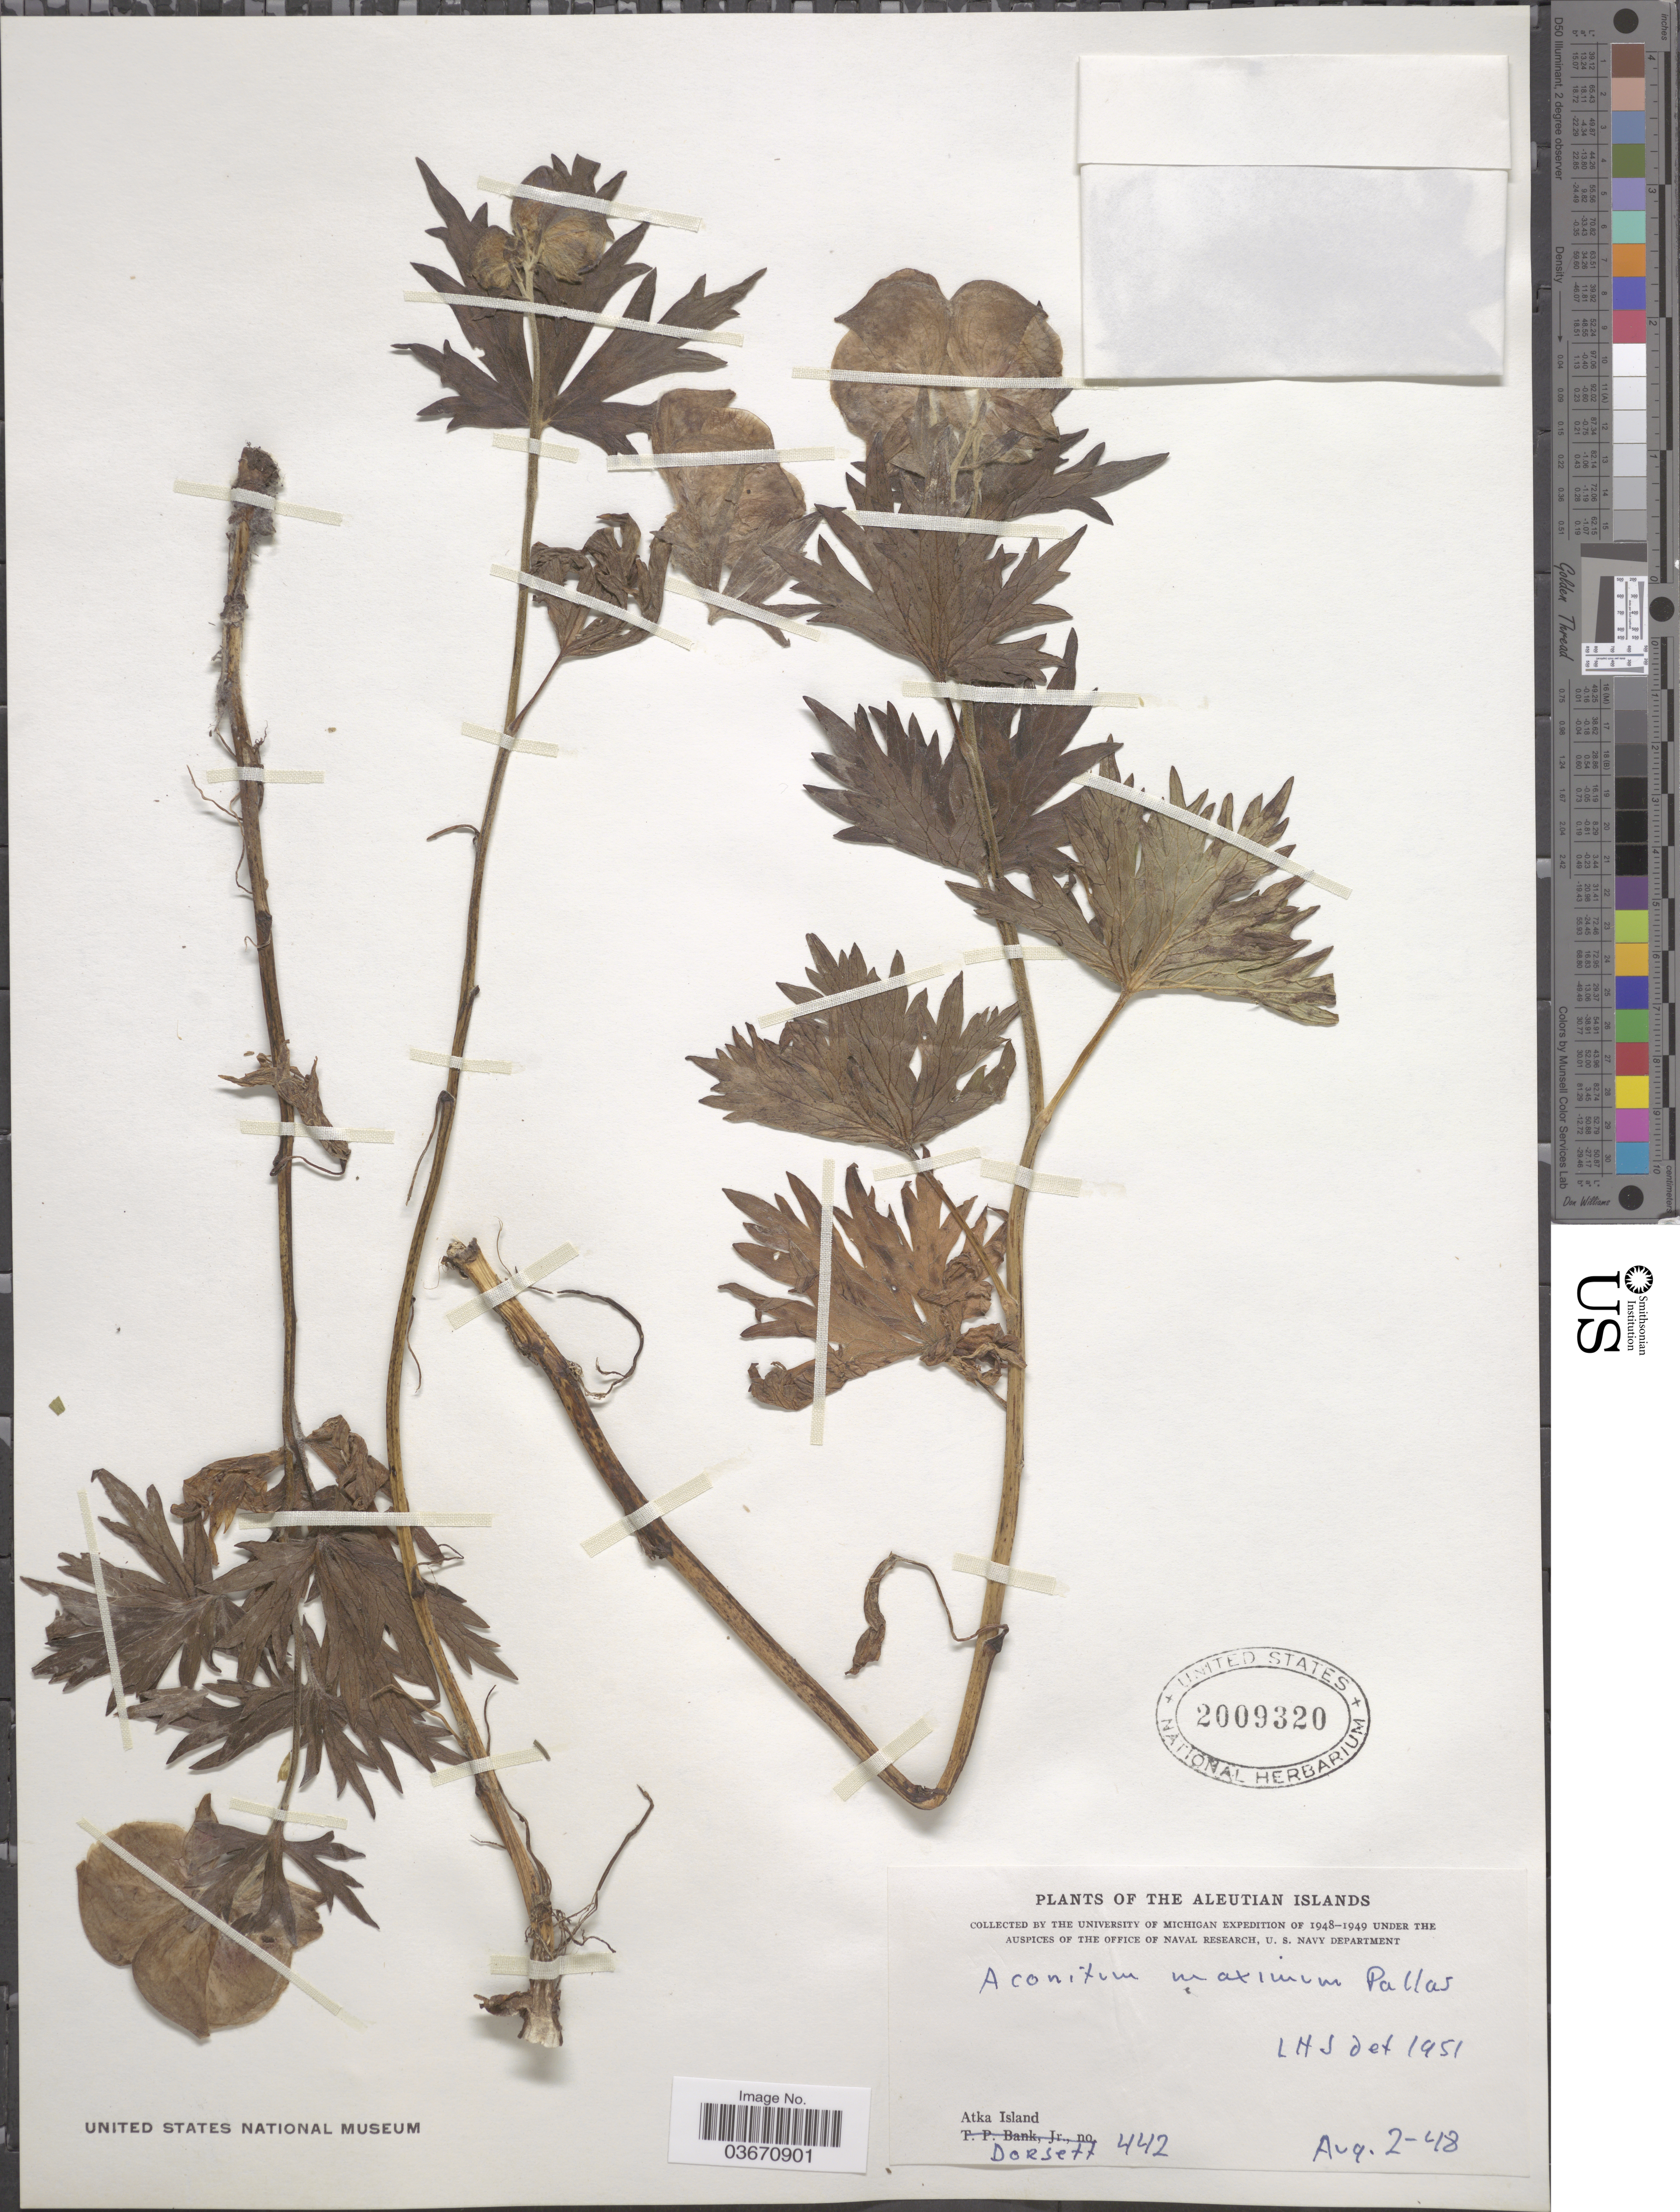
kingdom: Plantae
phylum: Tracheophyta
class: Magnoliopsida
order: Ranunculales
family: Ranunculaceae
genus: Aconitum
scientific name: Aconitum maximum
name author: Pall. ex DC.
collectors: -- Dorsett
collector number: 442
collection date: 1948-08-02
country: United States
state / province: Alaska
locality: Aleutian Islands. Atka Island.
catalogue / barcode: US 2009320